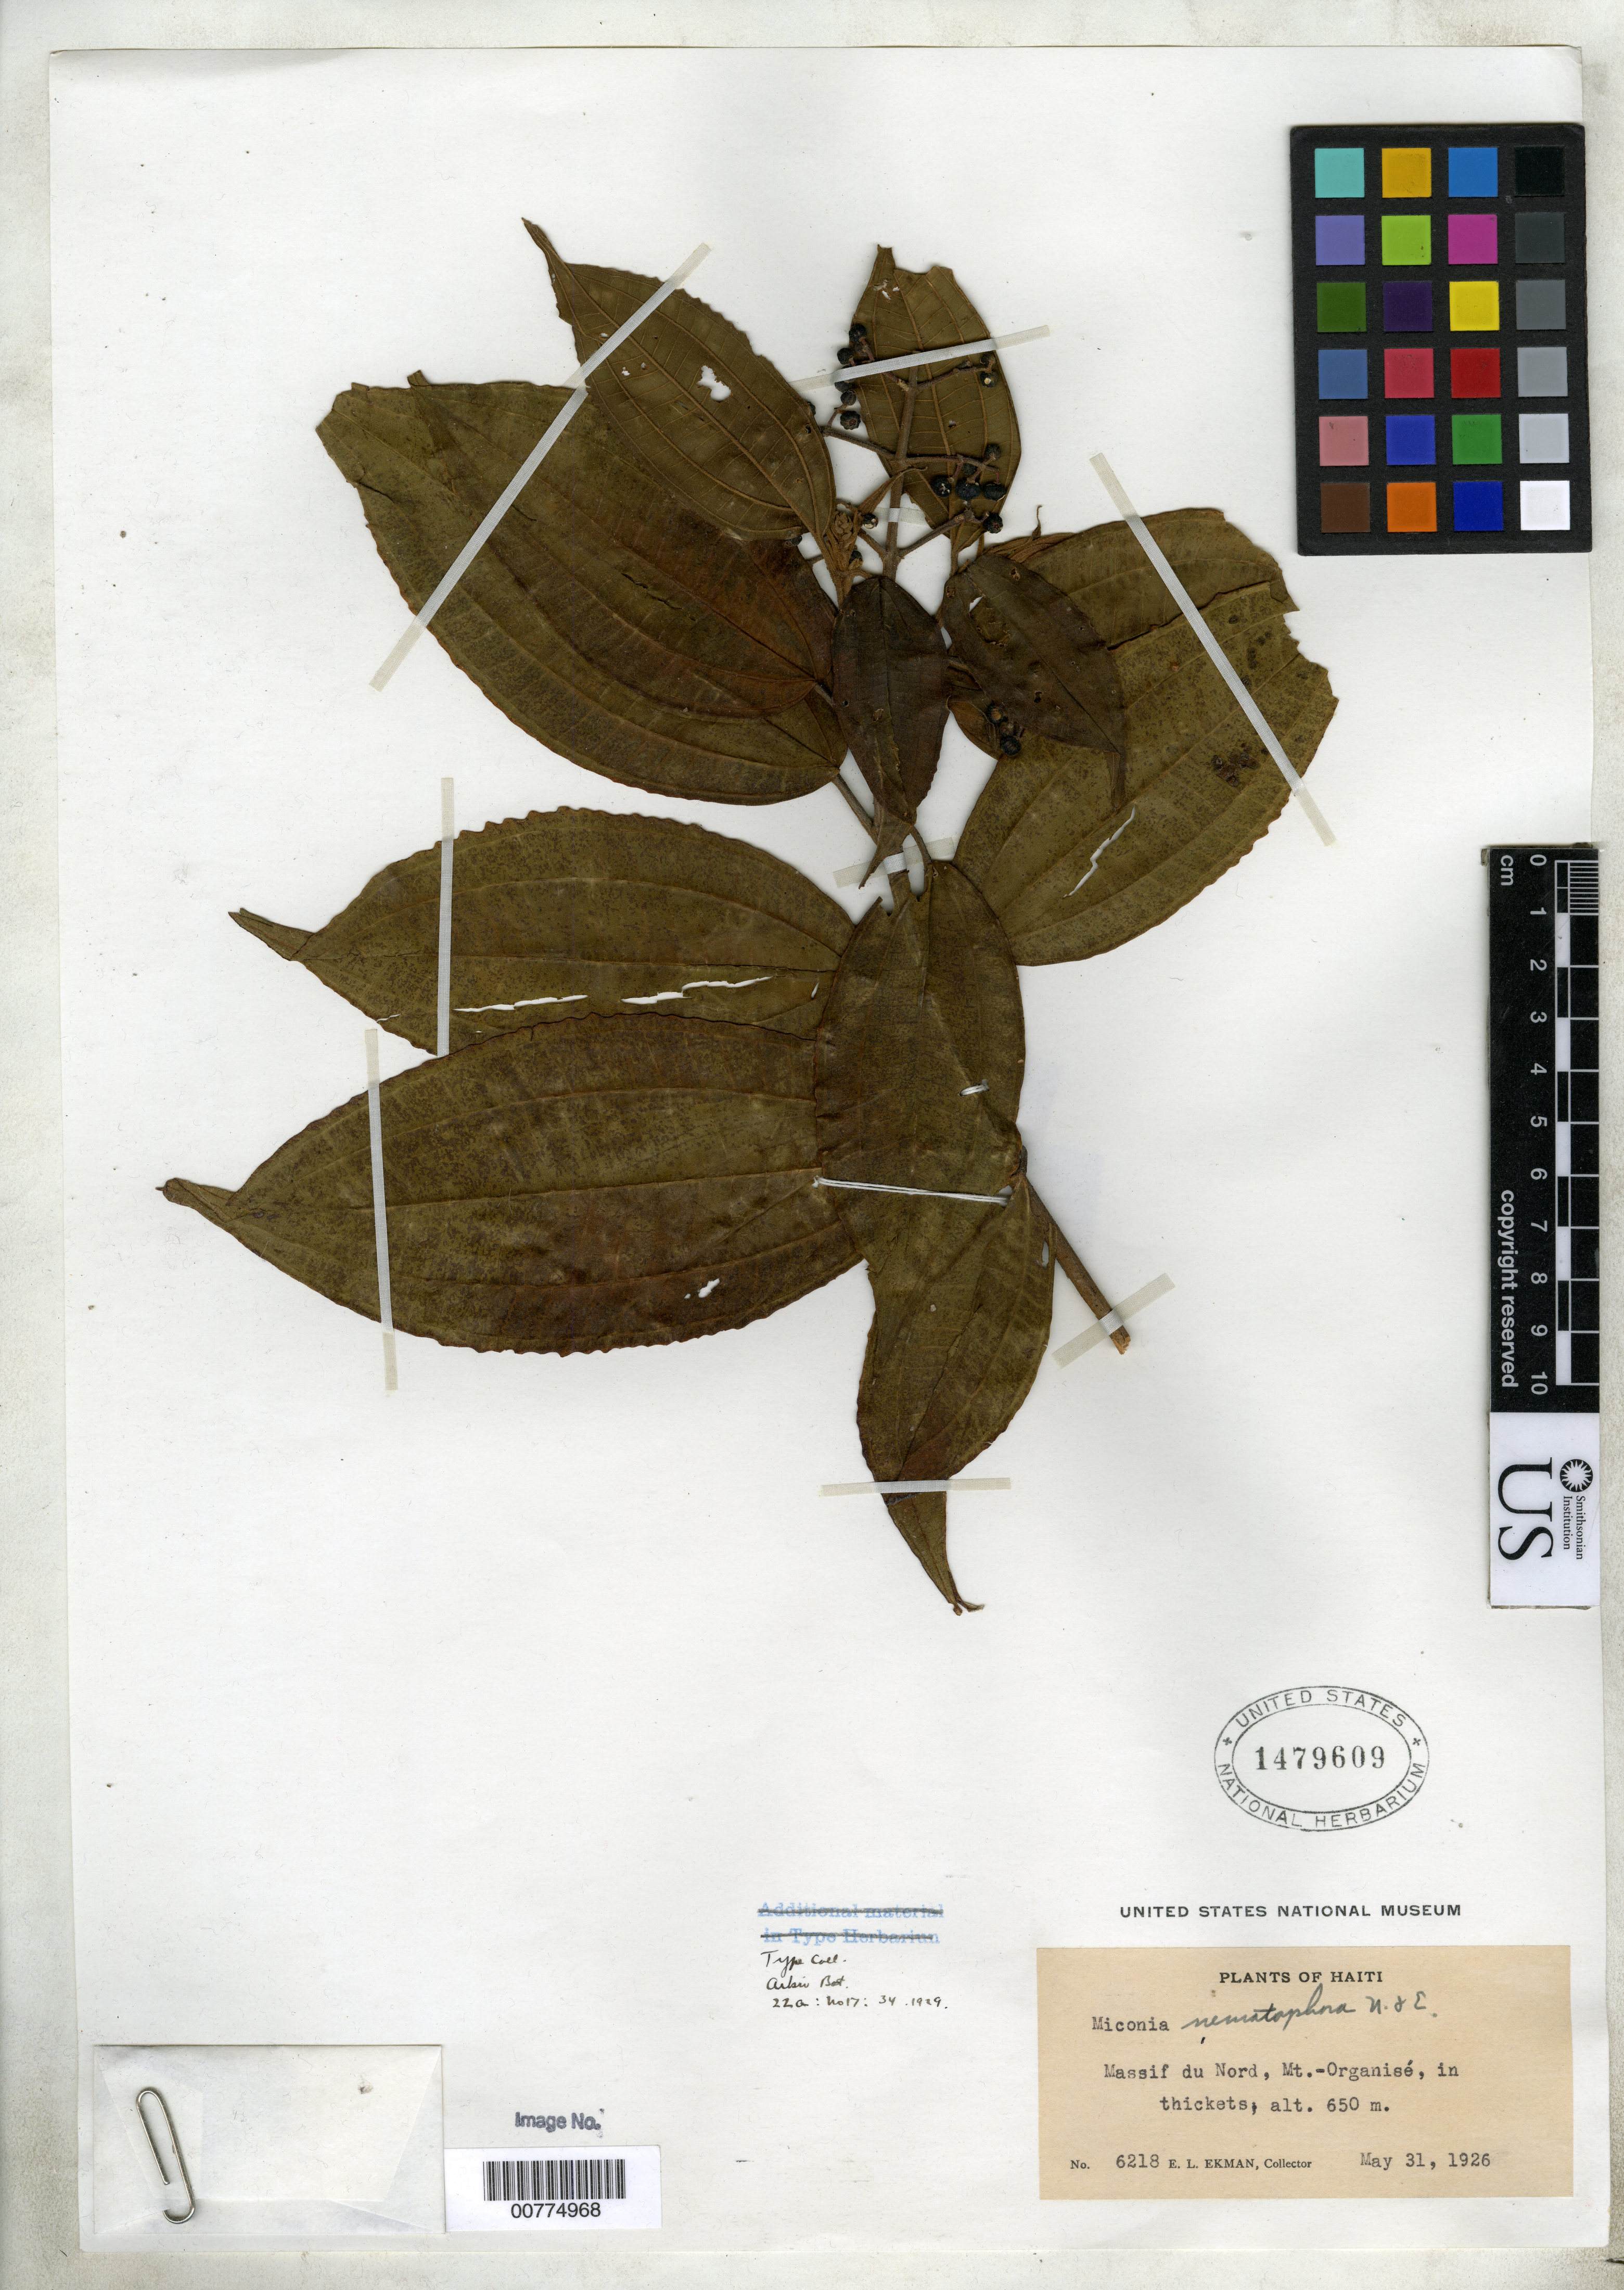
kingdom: Plantae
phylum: Tracheophyta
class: Magnoliopsida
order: Myrtales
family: Melastomataceae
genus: Miconia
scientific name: Miconia nematophora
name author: Urb. & Ekman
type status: Isotype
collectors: E. L. Ekman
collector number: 6218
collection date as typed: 31 May 1926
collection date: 1926-05-31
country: Haiti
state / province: Nord-Est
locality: Massif du Nord, Mont-Organisé.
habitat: In thickets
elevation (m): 650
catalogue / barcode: US 1479609